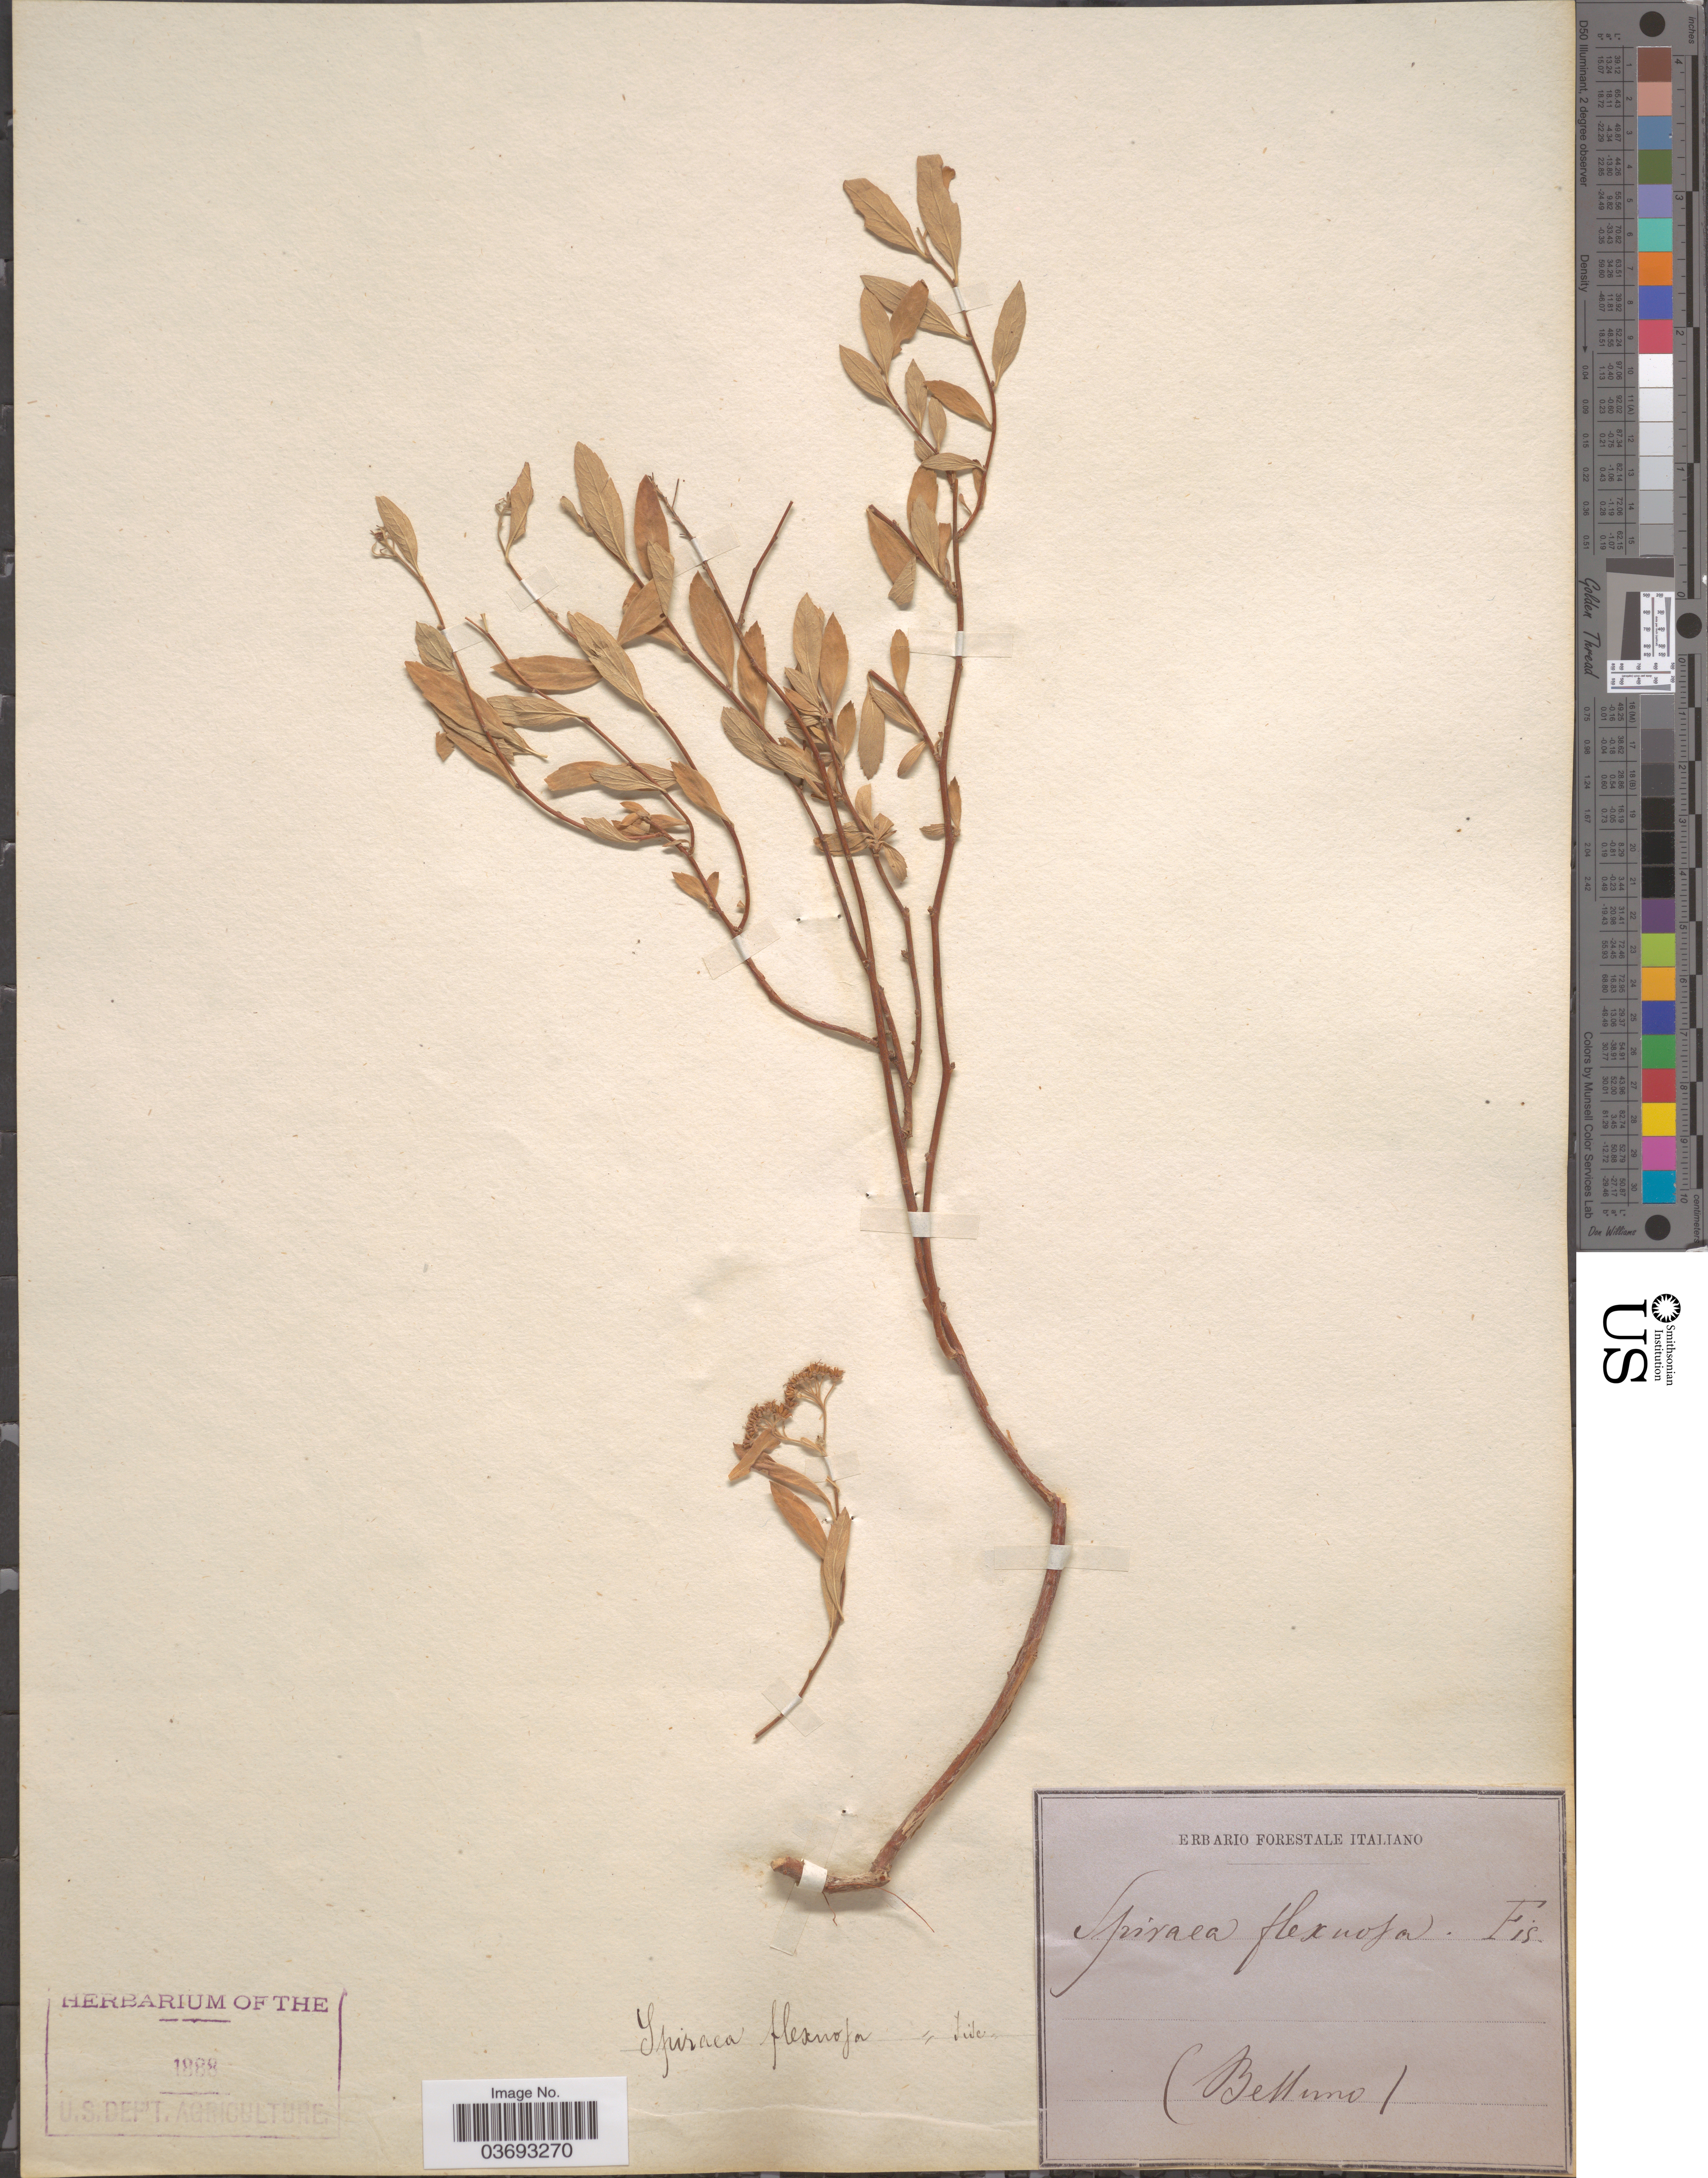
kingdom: Plantae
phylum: Tracheophyta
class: Magnoliopsida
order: Rosales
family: Rosaceae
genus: Spiraea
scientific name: Spiraea flexuosa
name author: Fisch. ex Cambess.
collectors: Ex herb. Forestale Italiano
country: Italy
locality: (Belluno).